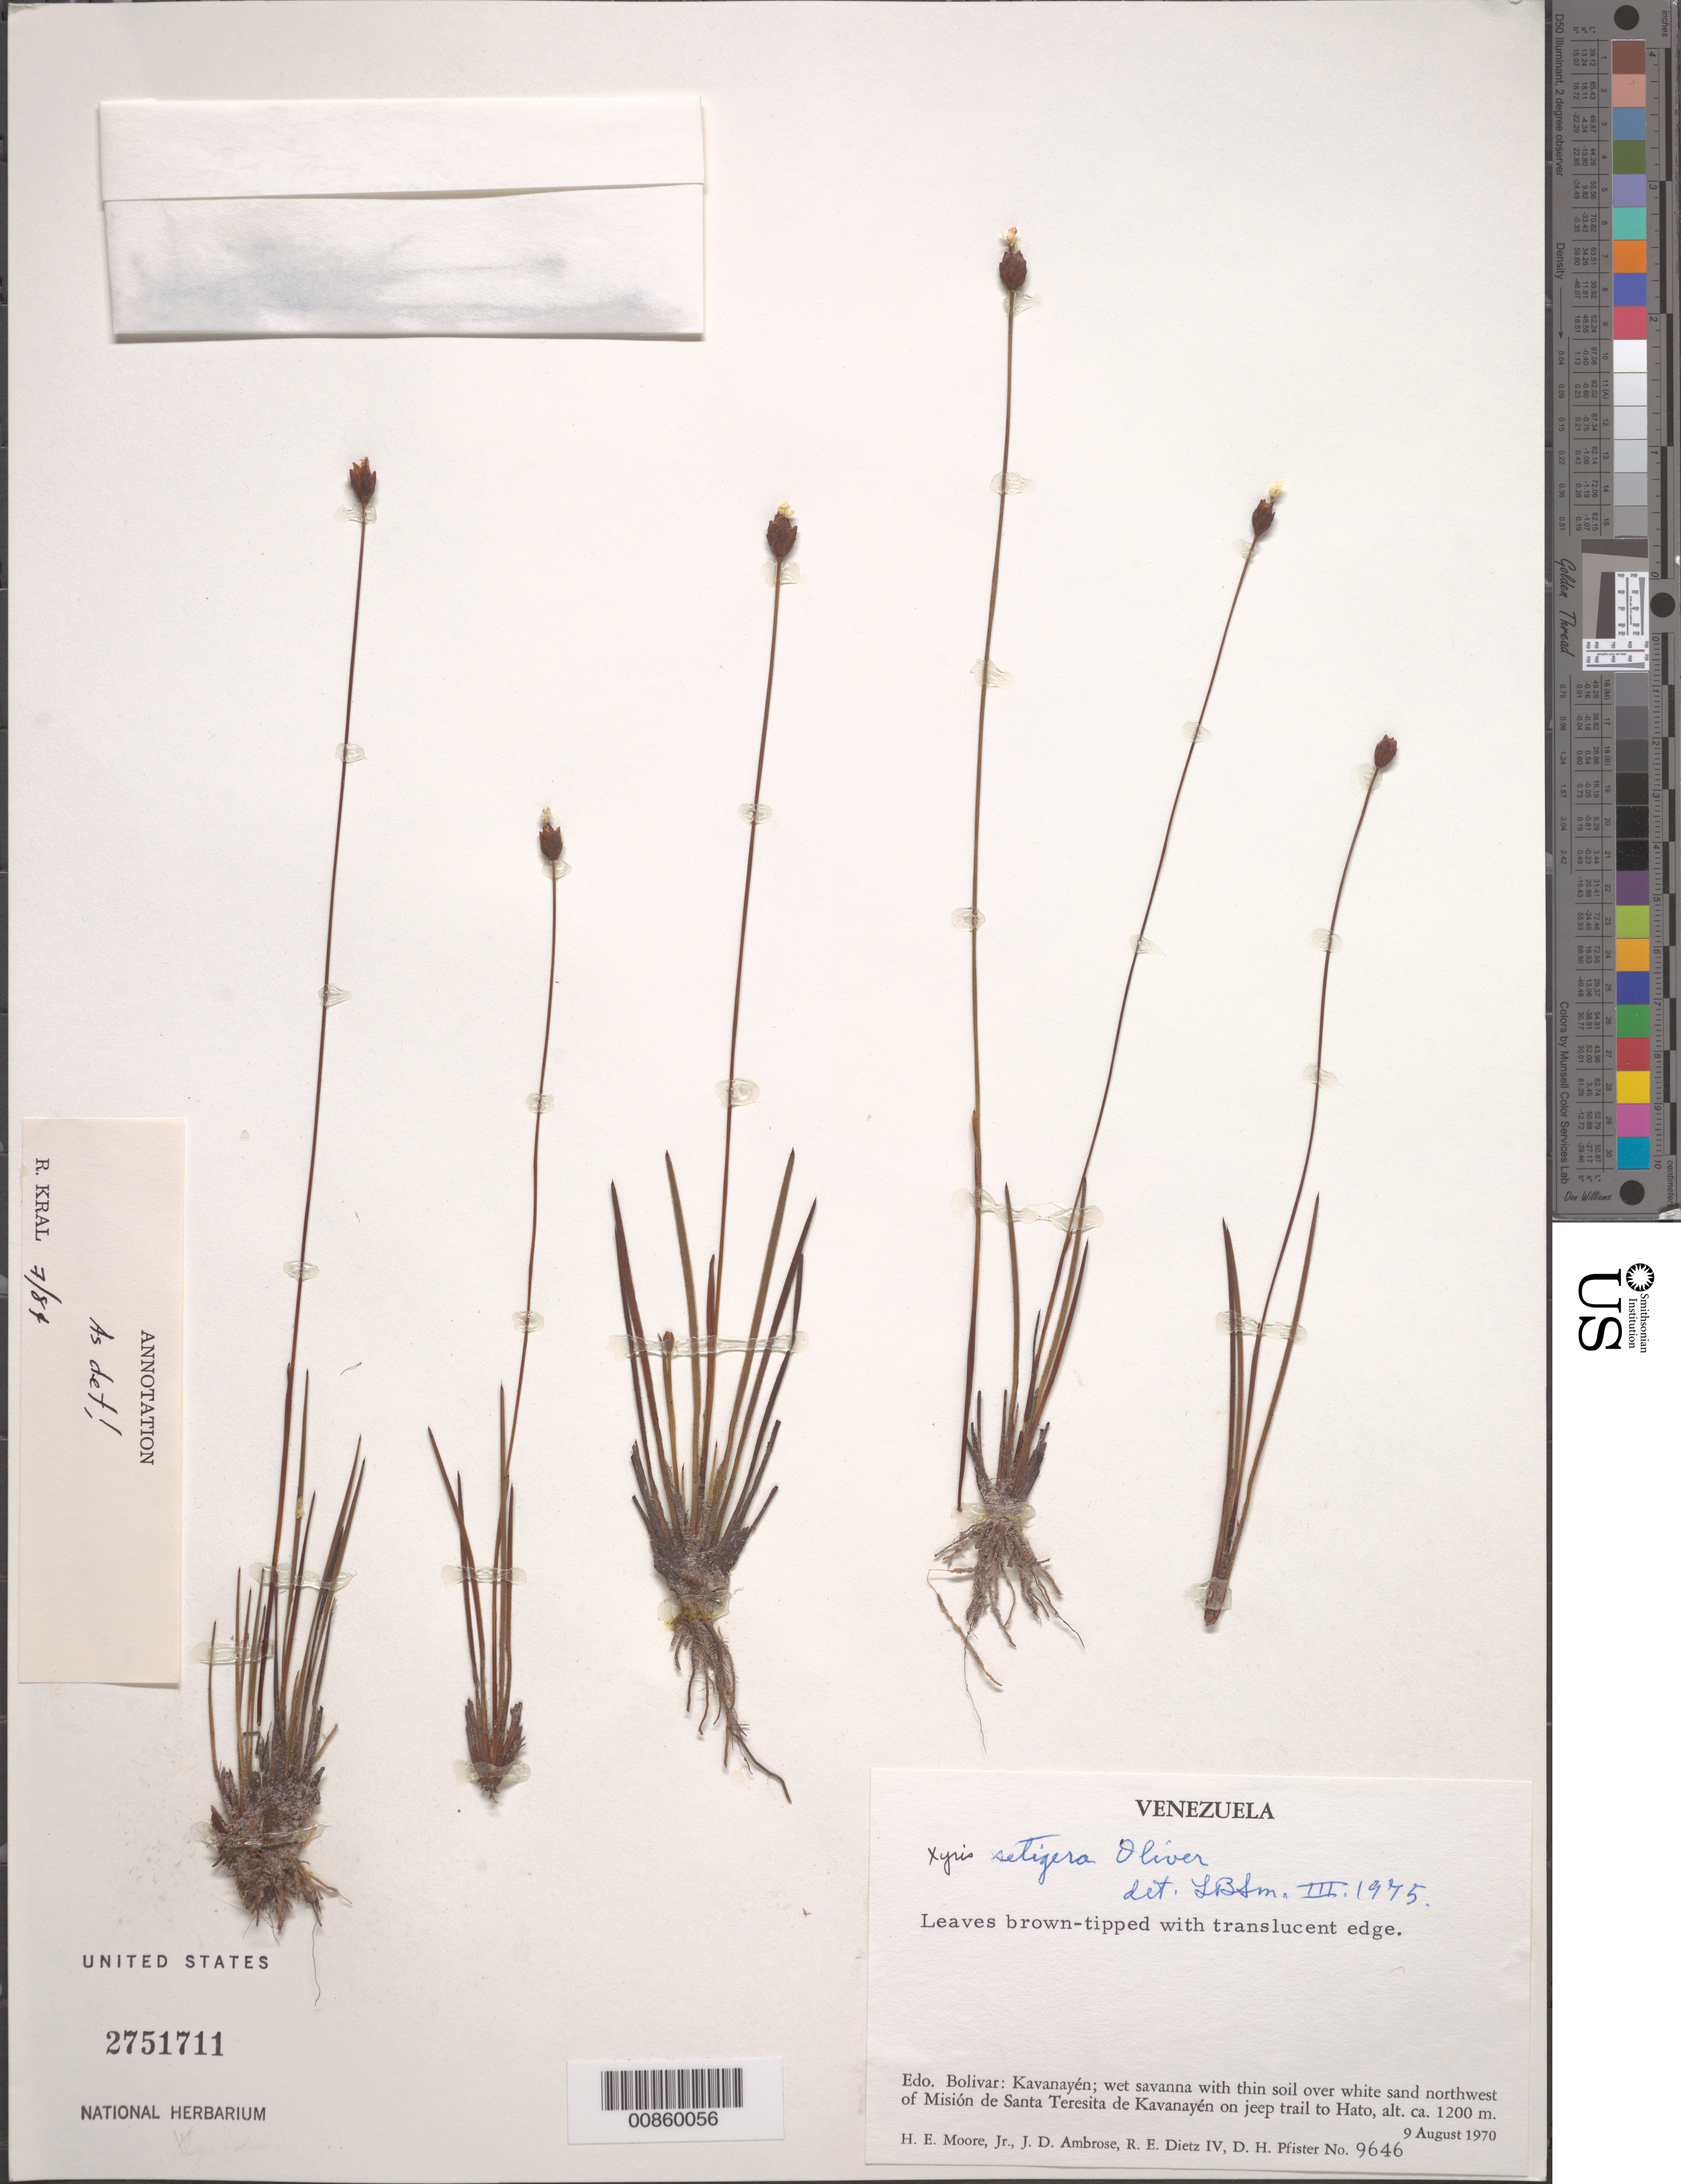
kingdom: Plantae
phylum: Tracheophyta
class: Liliopsida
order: Poales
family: Xyridaceae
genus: Xyris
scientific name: Xyris setigera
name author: Oliv.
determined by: Kral, Robert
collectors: H. E. Moore, J. D. Ambrose, R. Dietz & D. H. Pfister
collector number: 9646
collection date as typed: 9-Aug-70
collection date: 1970-08-09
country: Venezuela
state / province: Bolívar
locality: Kavanayén, NW of Misión de Santa Teresita de Kavanayén on jeep trail to Hato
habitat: Wet savanna with thin soil over white sand.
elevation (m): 1200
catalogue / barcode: US 2751711